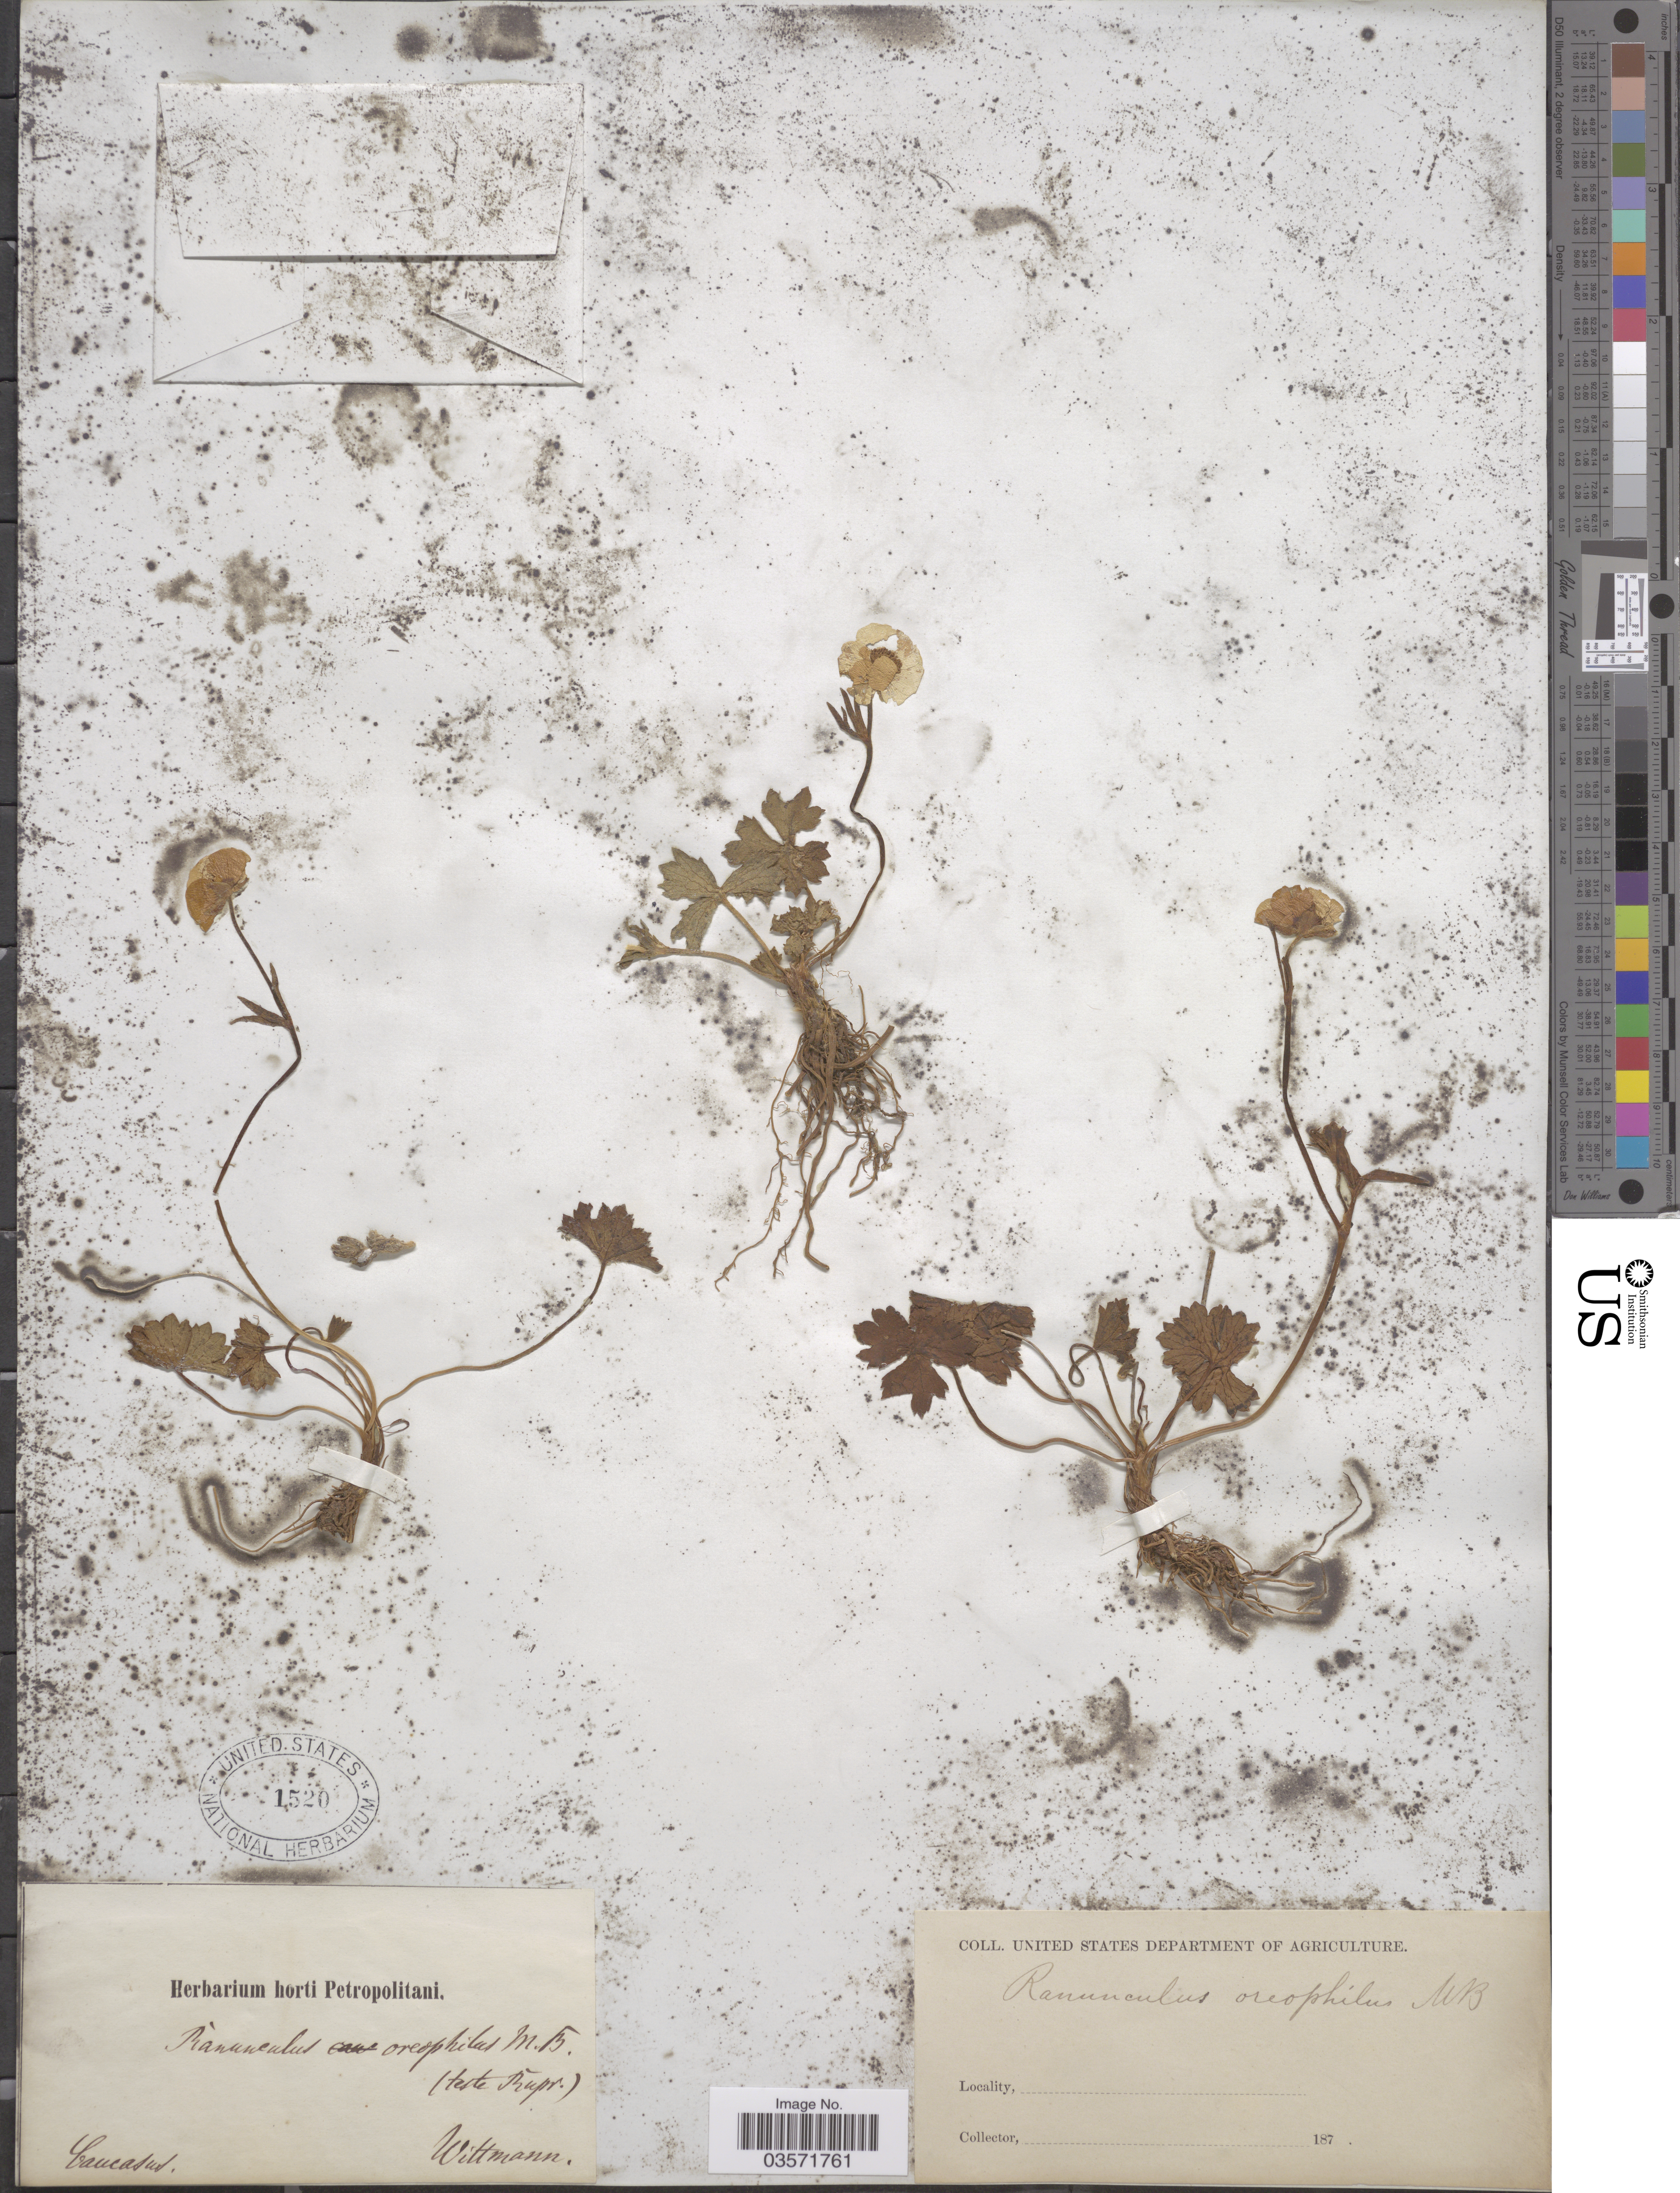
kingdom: Plantae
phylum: Tracheophyta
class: Magnoliopsida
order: Ranunculales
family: Ranunculaceae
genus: Ranunculus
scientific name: Ranunculus oreophilus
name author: M. Bieb.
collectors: Wittmann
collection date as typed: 187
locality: Caucasus.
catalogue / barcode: US 1520